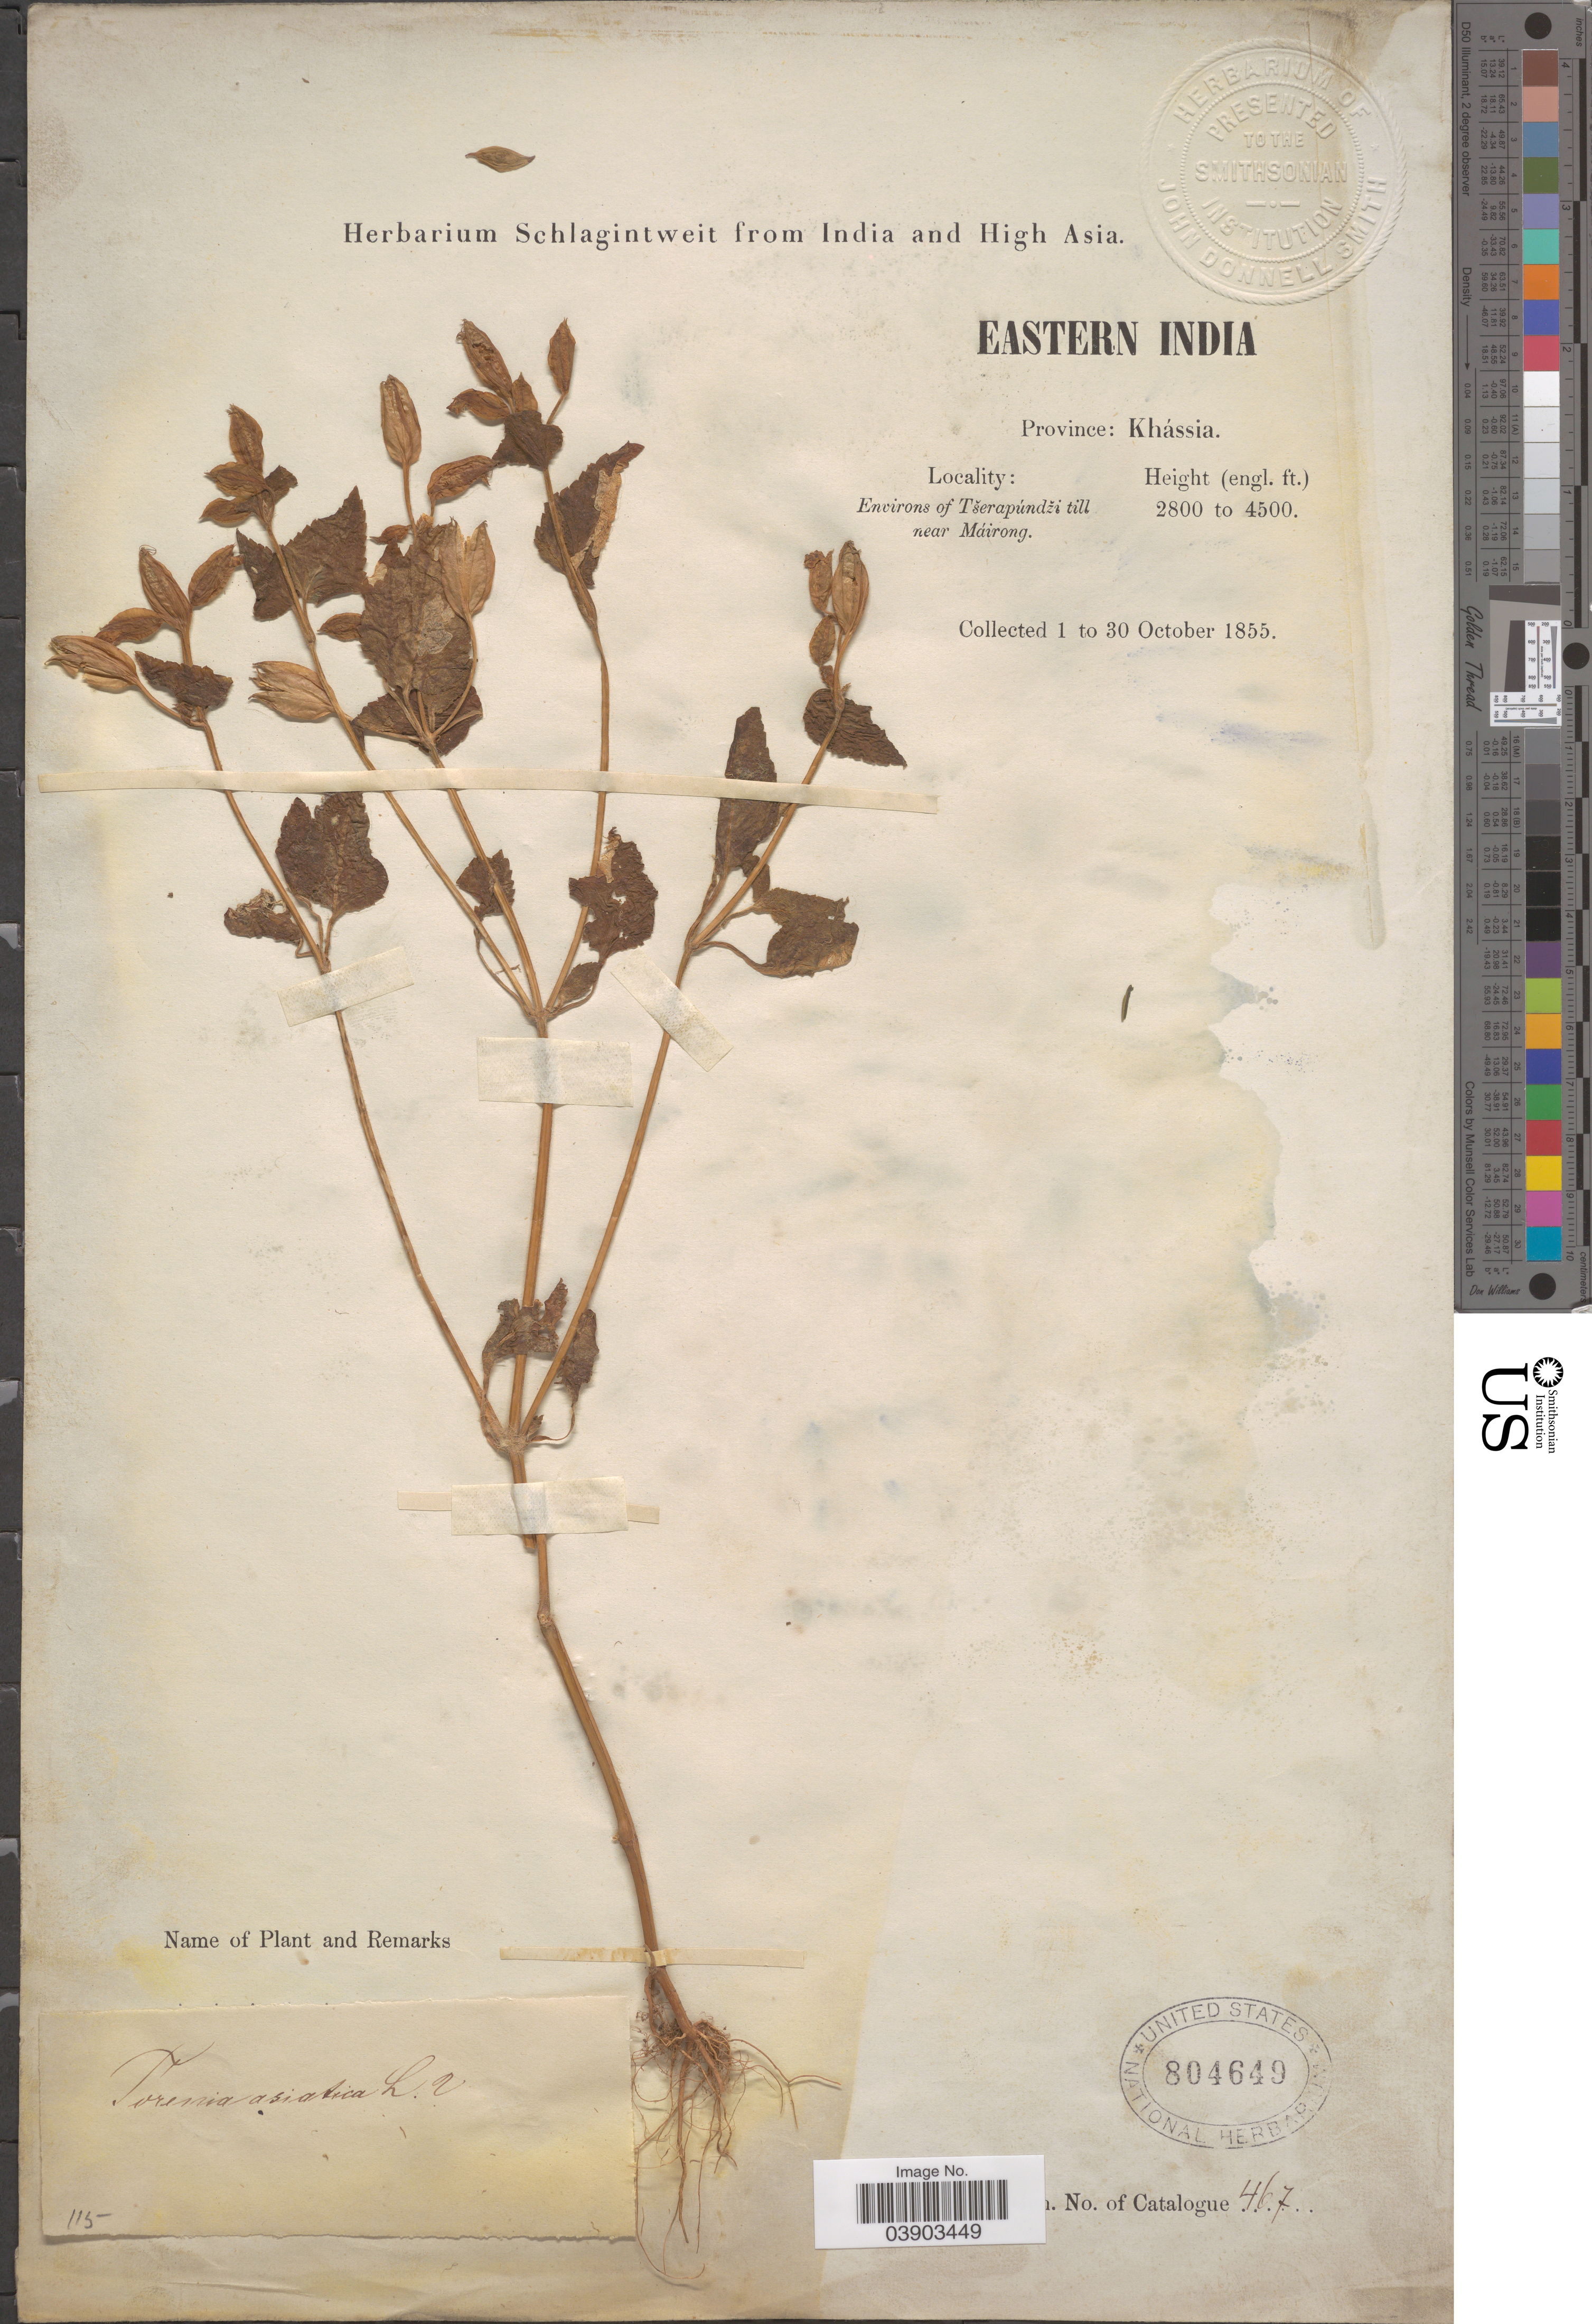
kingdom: Plantae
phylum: Tracheophyta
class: Magnoliopsida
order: Lamiales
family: Linderniaceae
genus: Torenia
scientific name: Torenia asiatica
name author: L.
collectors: ex herb. Schlagintweit from India and High Asia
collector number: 467?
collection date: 1855-10-01/1855-10-30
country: India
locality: Eastern India. Province: Khássia. Environs of Tserapúndzi till near Máirong.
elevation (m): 853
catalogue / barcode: US 804649